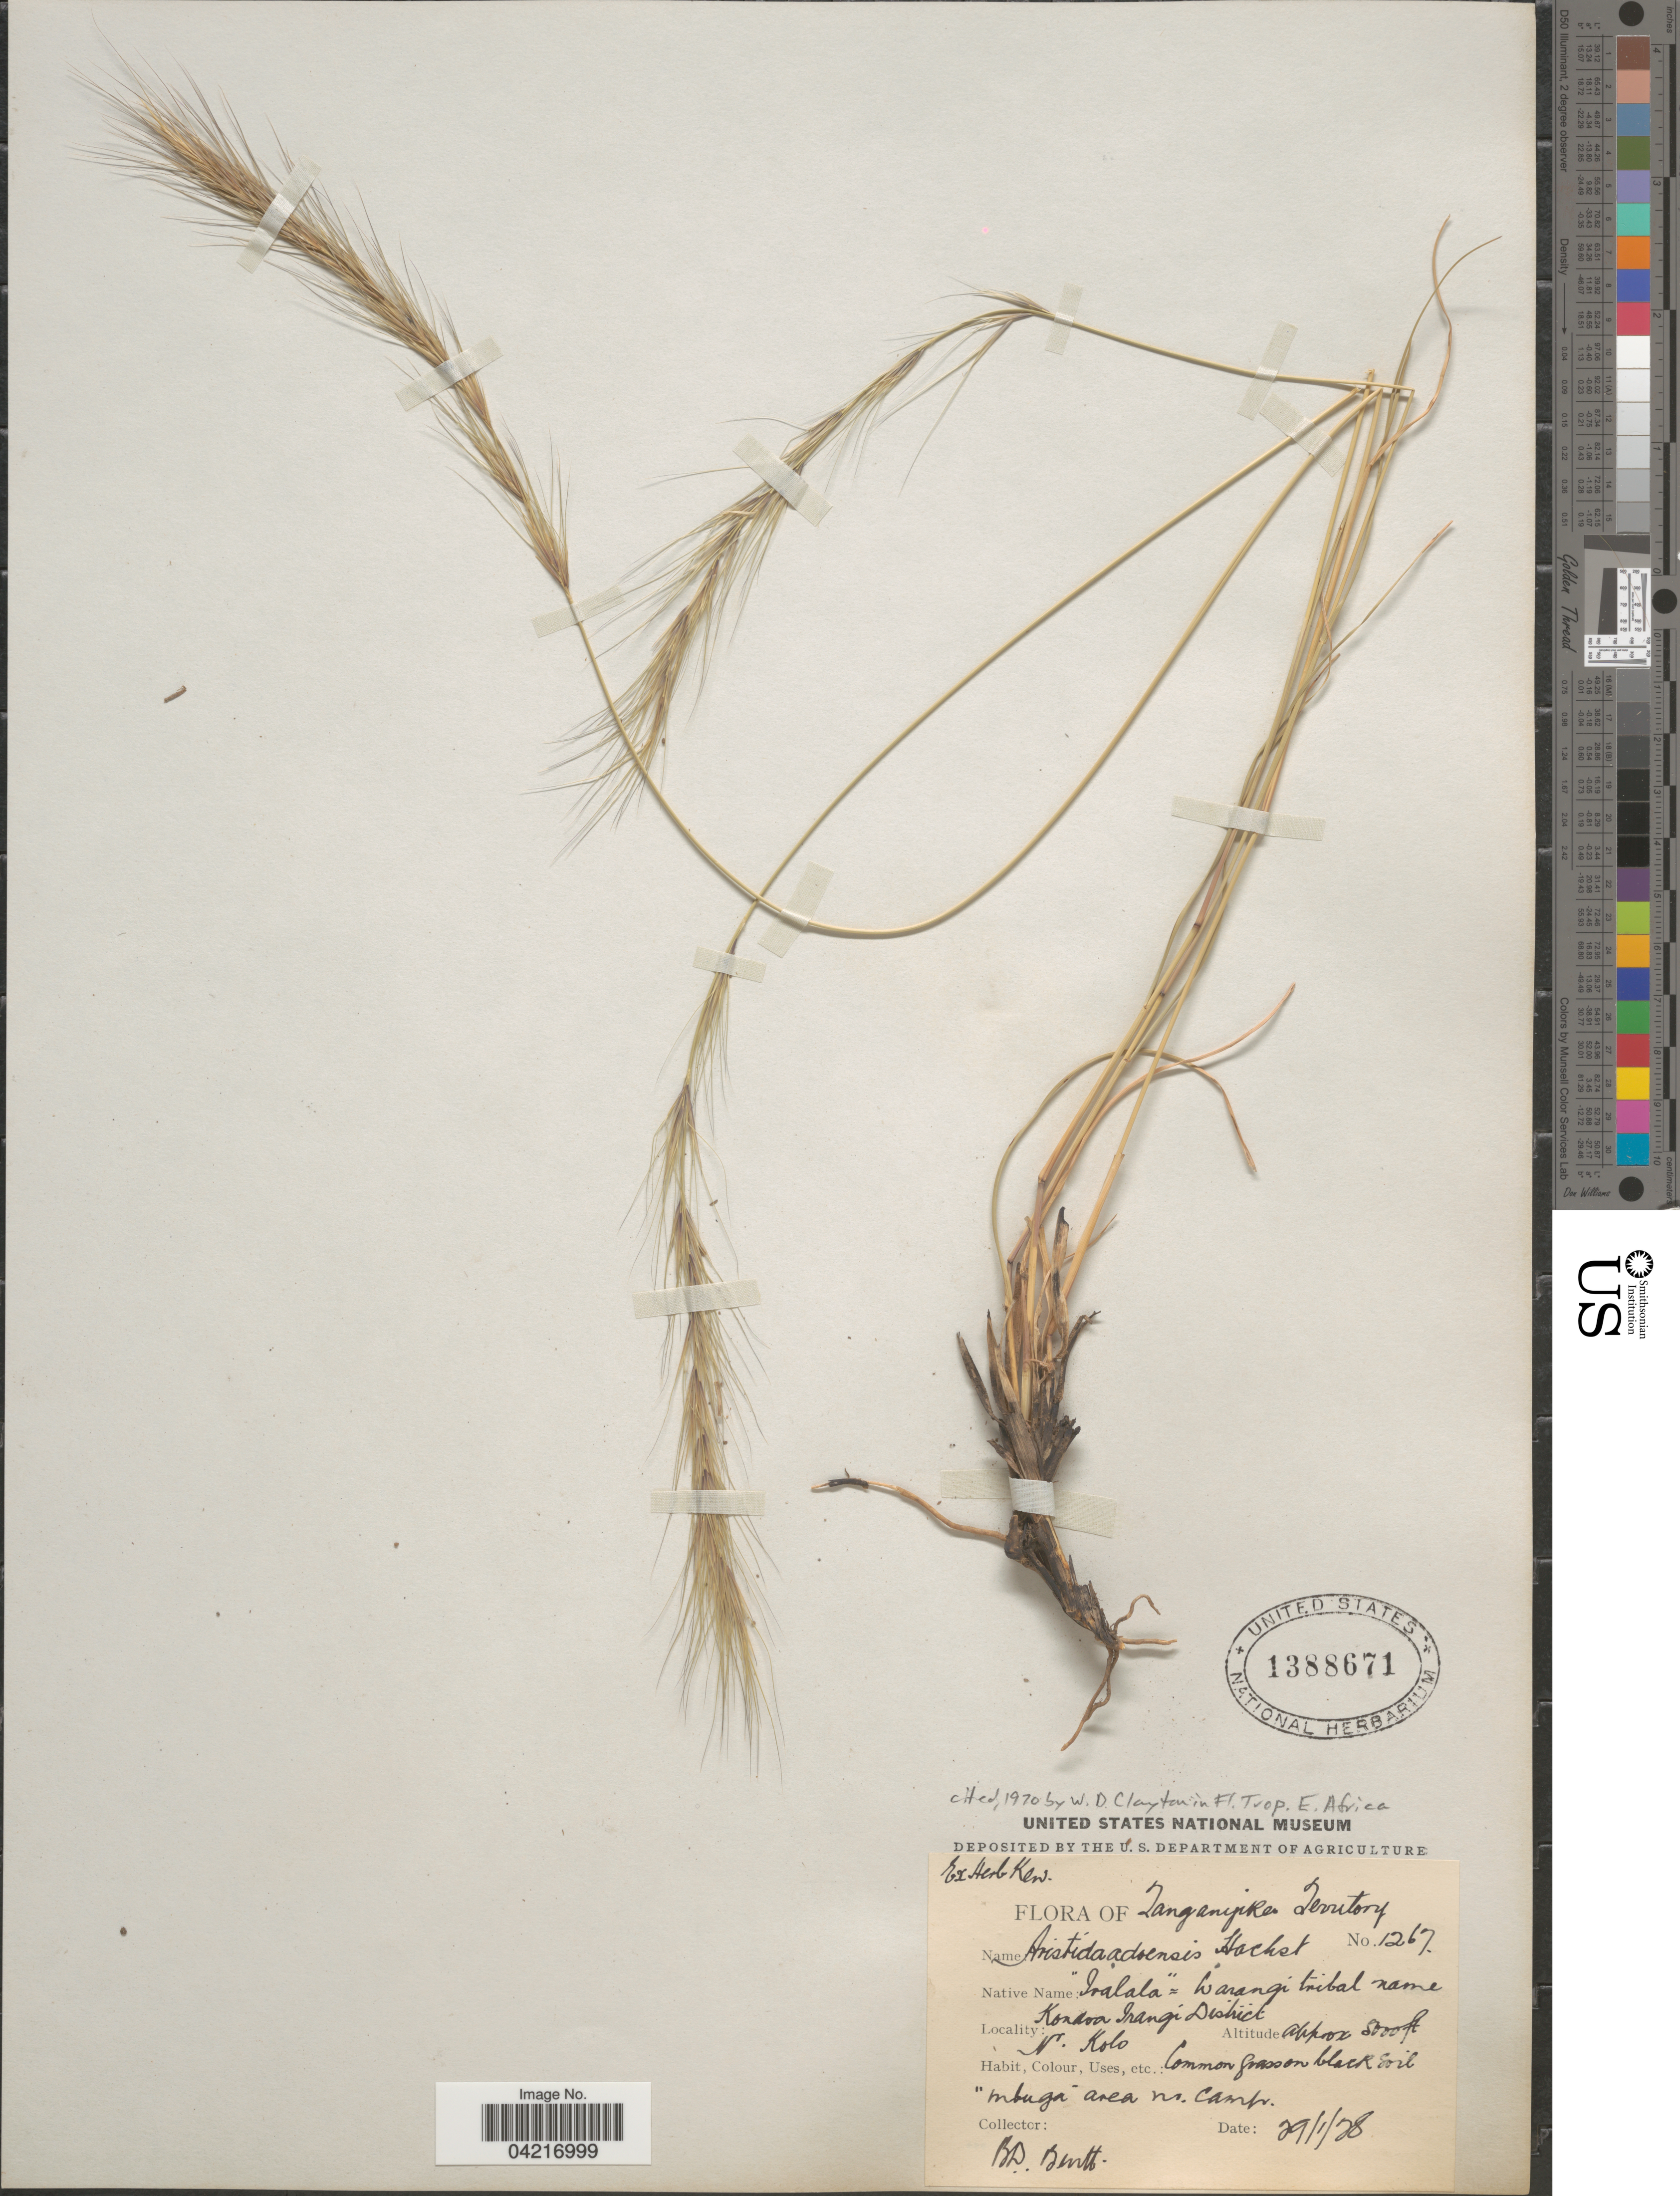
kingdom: Plantae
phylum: Tracheophyta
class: Liliopsida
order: Poales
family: Poaceae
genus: Aristida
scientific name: Aristida adoensis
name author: Hochst. ex A. Rich.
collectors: B. D. Burtt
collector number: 1276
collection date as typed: Transcribed d/m/y: 29/1/28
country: Tanzania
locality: Tanganyika Territory. Kondoa Irangi District. Nr. Kolo. Common grass on black soil mbugá area nr. camp.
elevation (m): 2438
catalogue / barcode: US 1388671